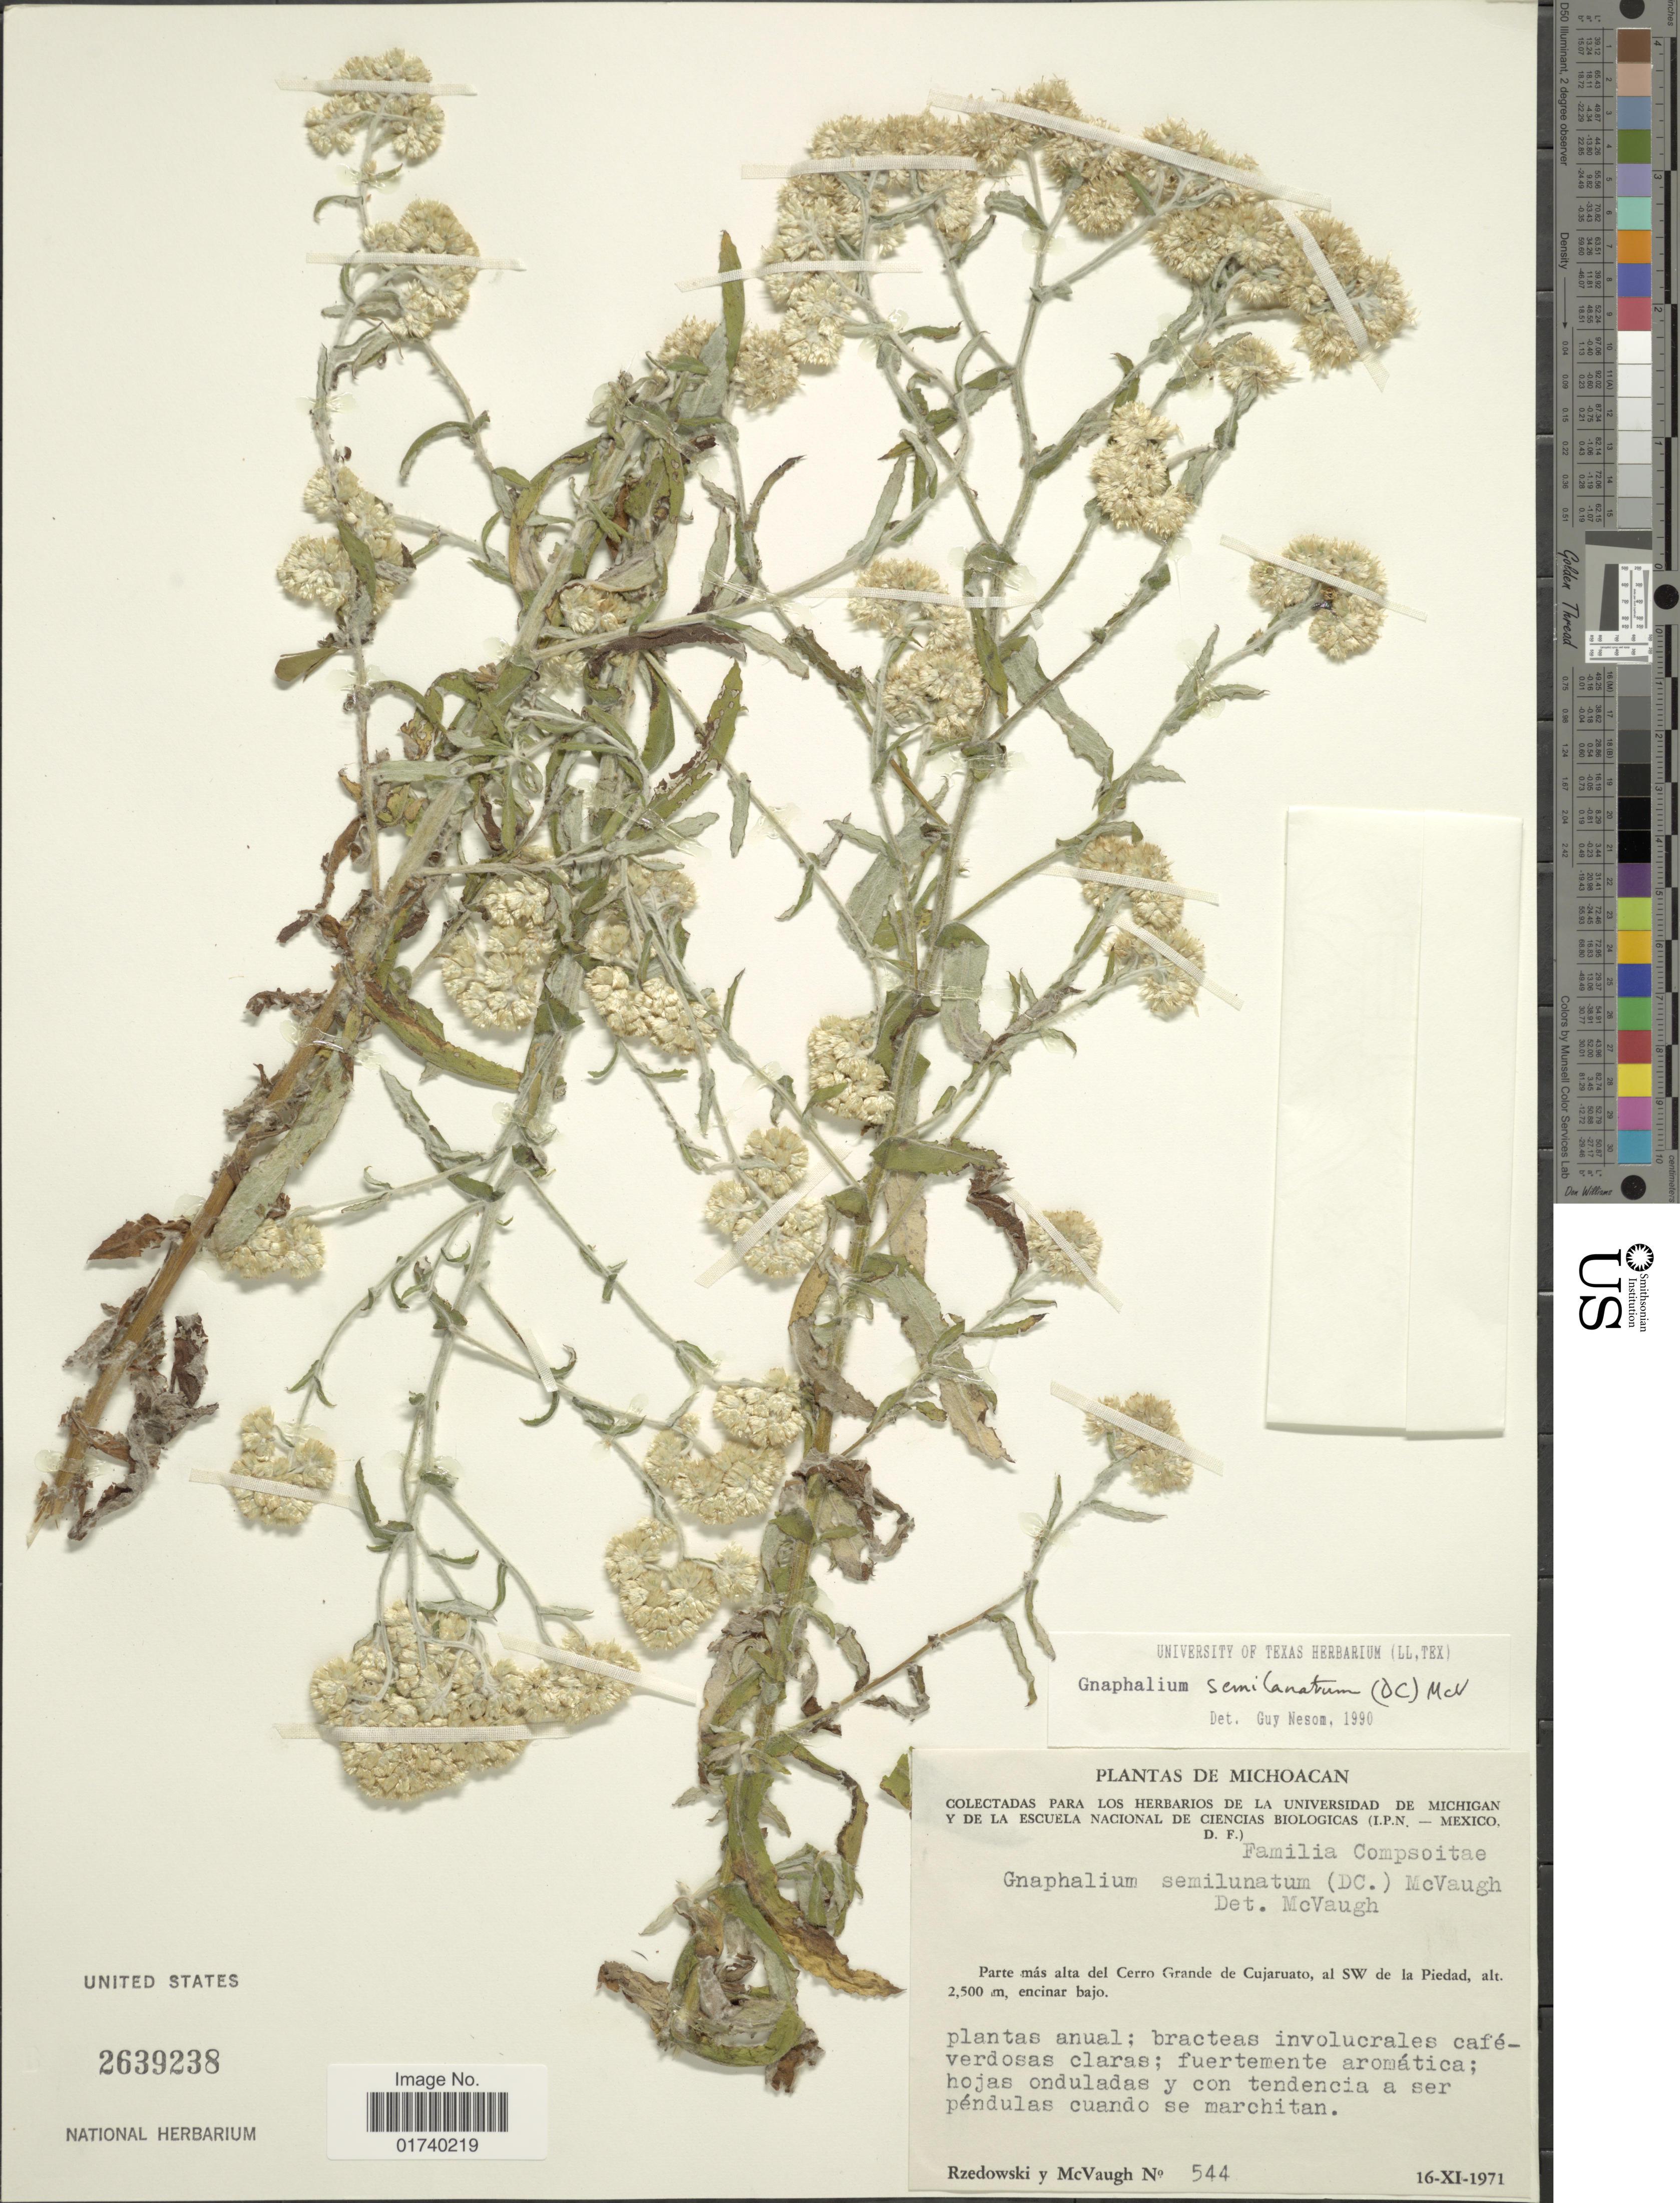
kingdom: Plantae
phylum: Tracheophyta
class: Magnoliopsida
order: Asterales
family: Asteraceae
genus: Pseudognaphalium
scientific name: Pseudognaphalium semilanatum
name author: (DC.) Anderb.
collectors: Rzedowski, -- & McVaugh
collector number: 544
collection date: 1971-11-16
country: Mexico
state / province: Michoacán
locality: Parte mas alta del Cerro Grande de Cujaruato, al SW de la Piedad.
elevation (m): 2500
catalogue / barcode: US 2639238